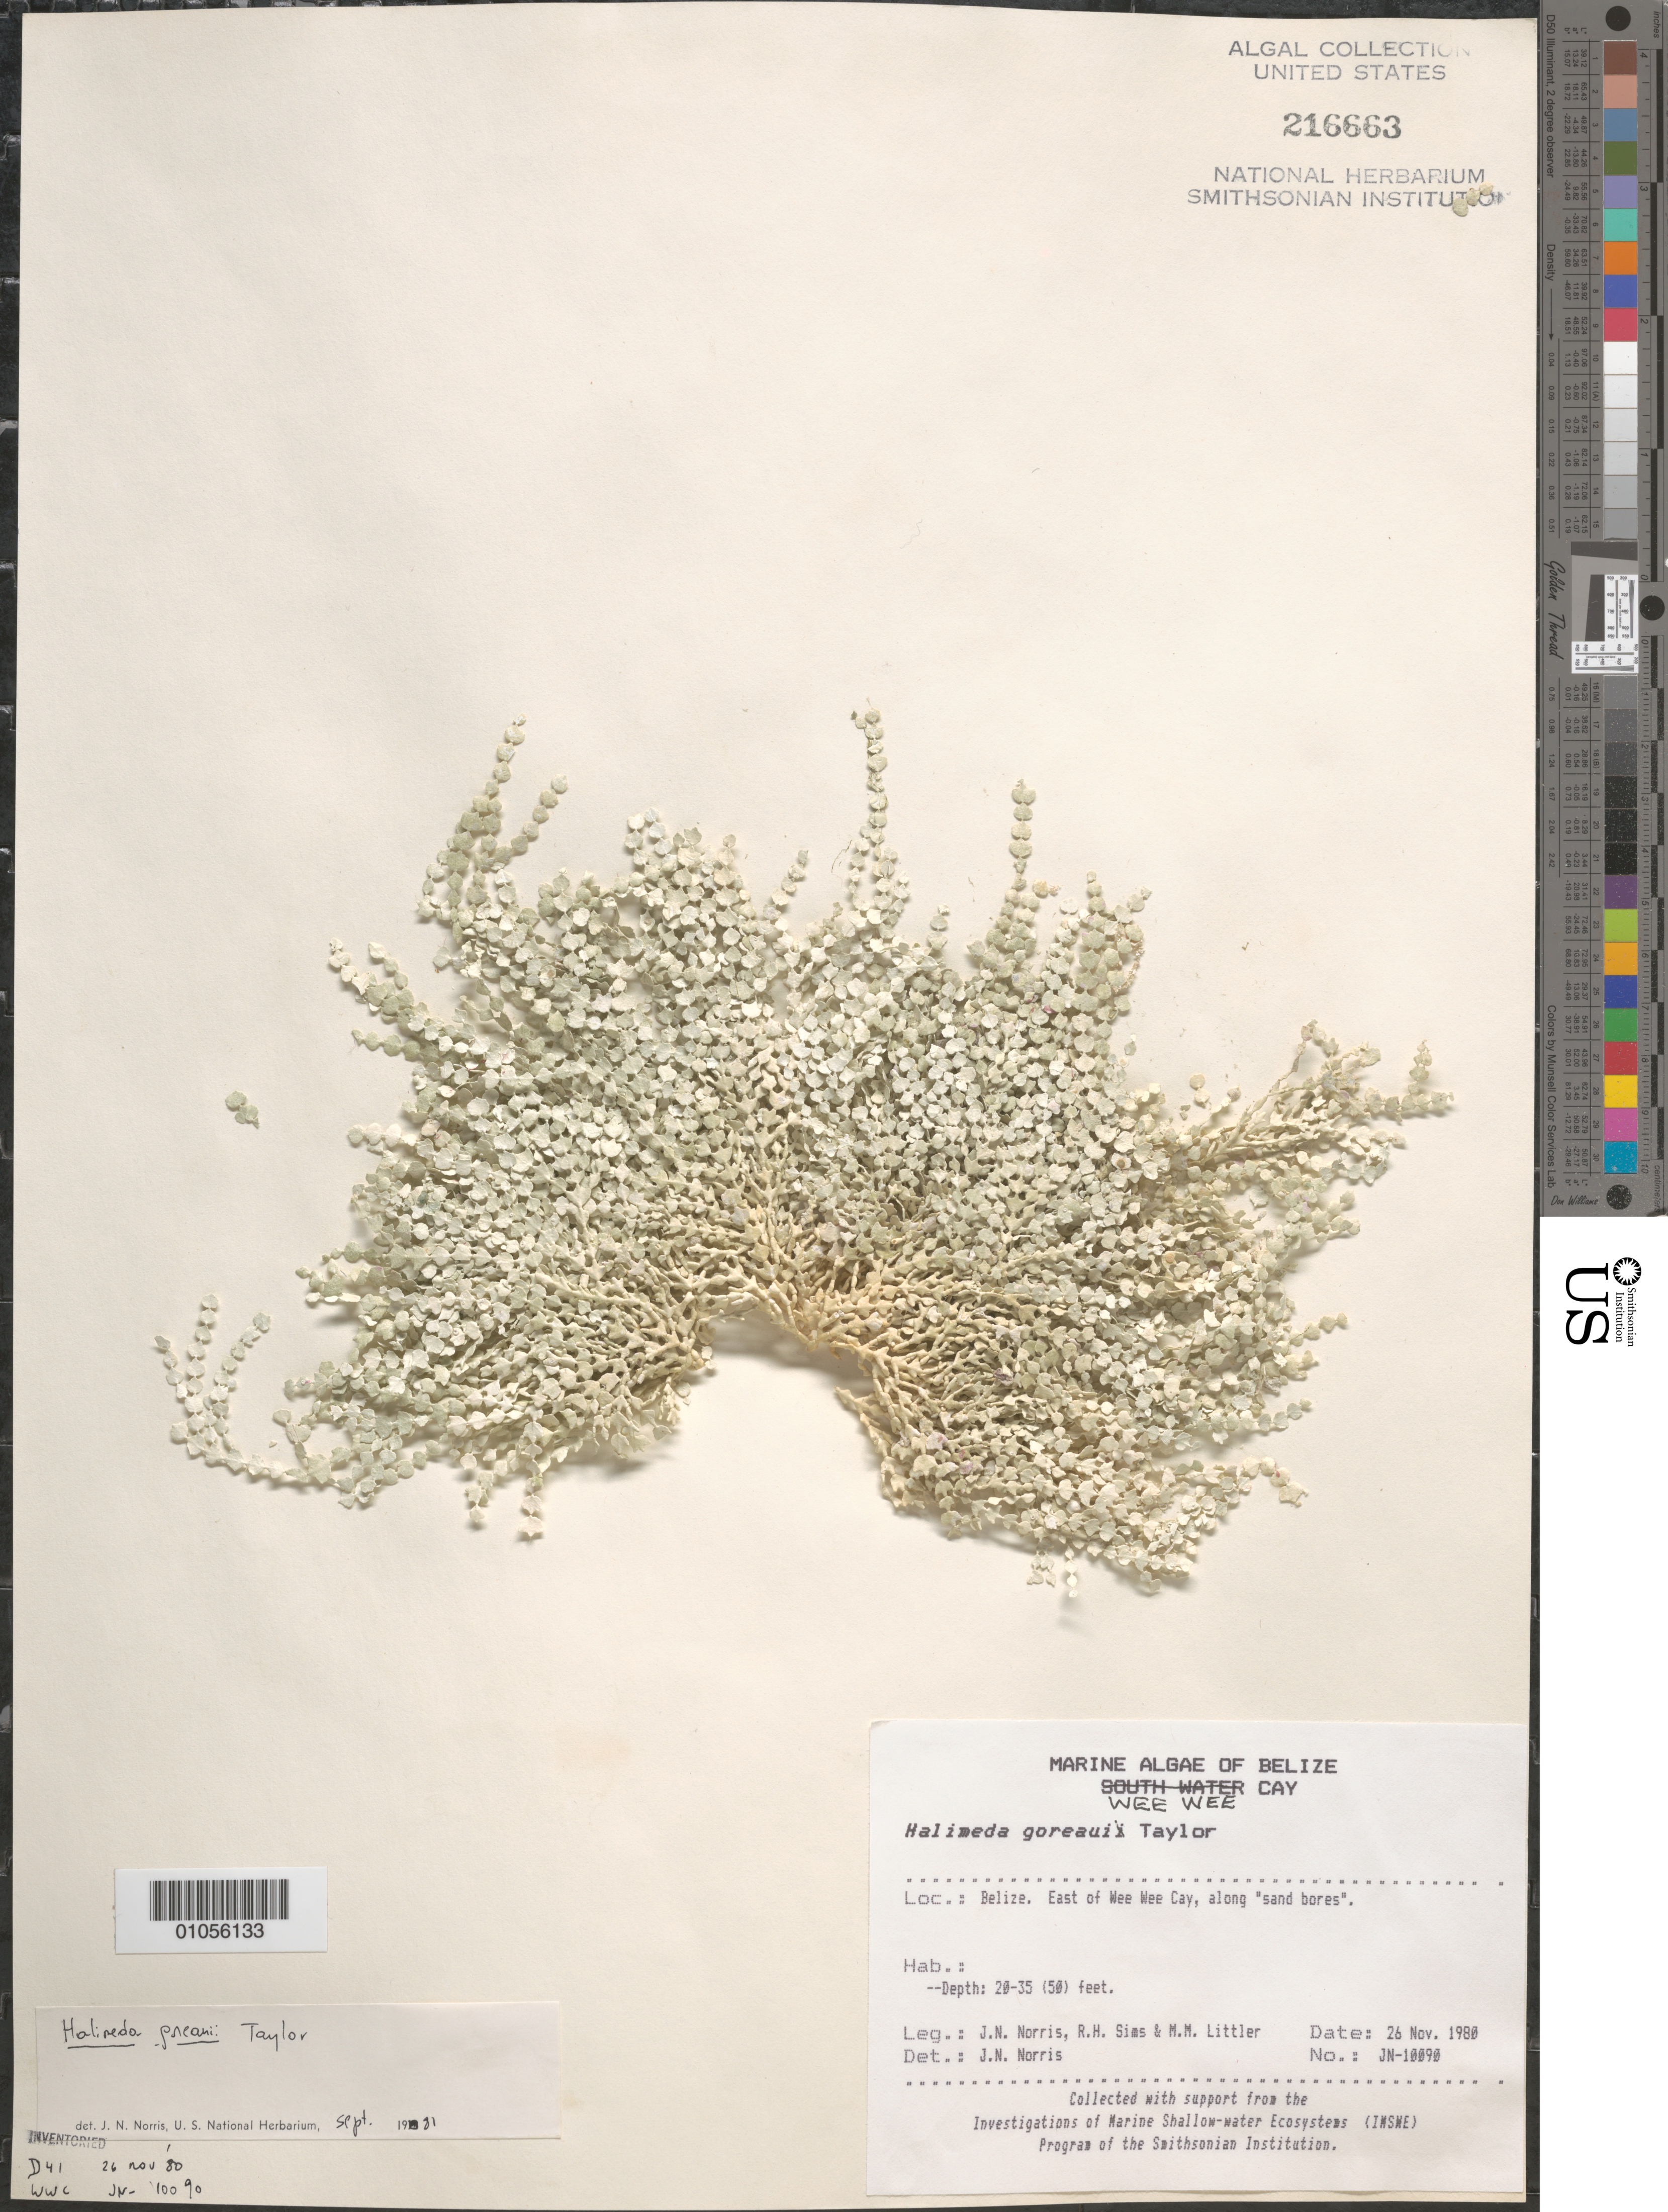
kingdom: Plantae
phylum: Chlorophyta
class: Ulvophyceae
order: Bryopsidales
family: Halimedaceae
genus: Halimeda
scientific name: Halimeda goreaui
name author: W.R. Taylor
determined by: Norris, James N.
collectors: J. N. Norris, R. H. Sims & M. M. Littler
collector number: JN-10090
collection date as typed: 26 Nov 1980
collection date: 1980-11-26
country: Belize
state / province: Stann Creek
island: Wee Wee Cay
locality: East of Wee Wee Cay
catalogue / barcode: US 216663